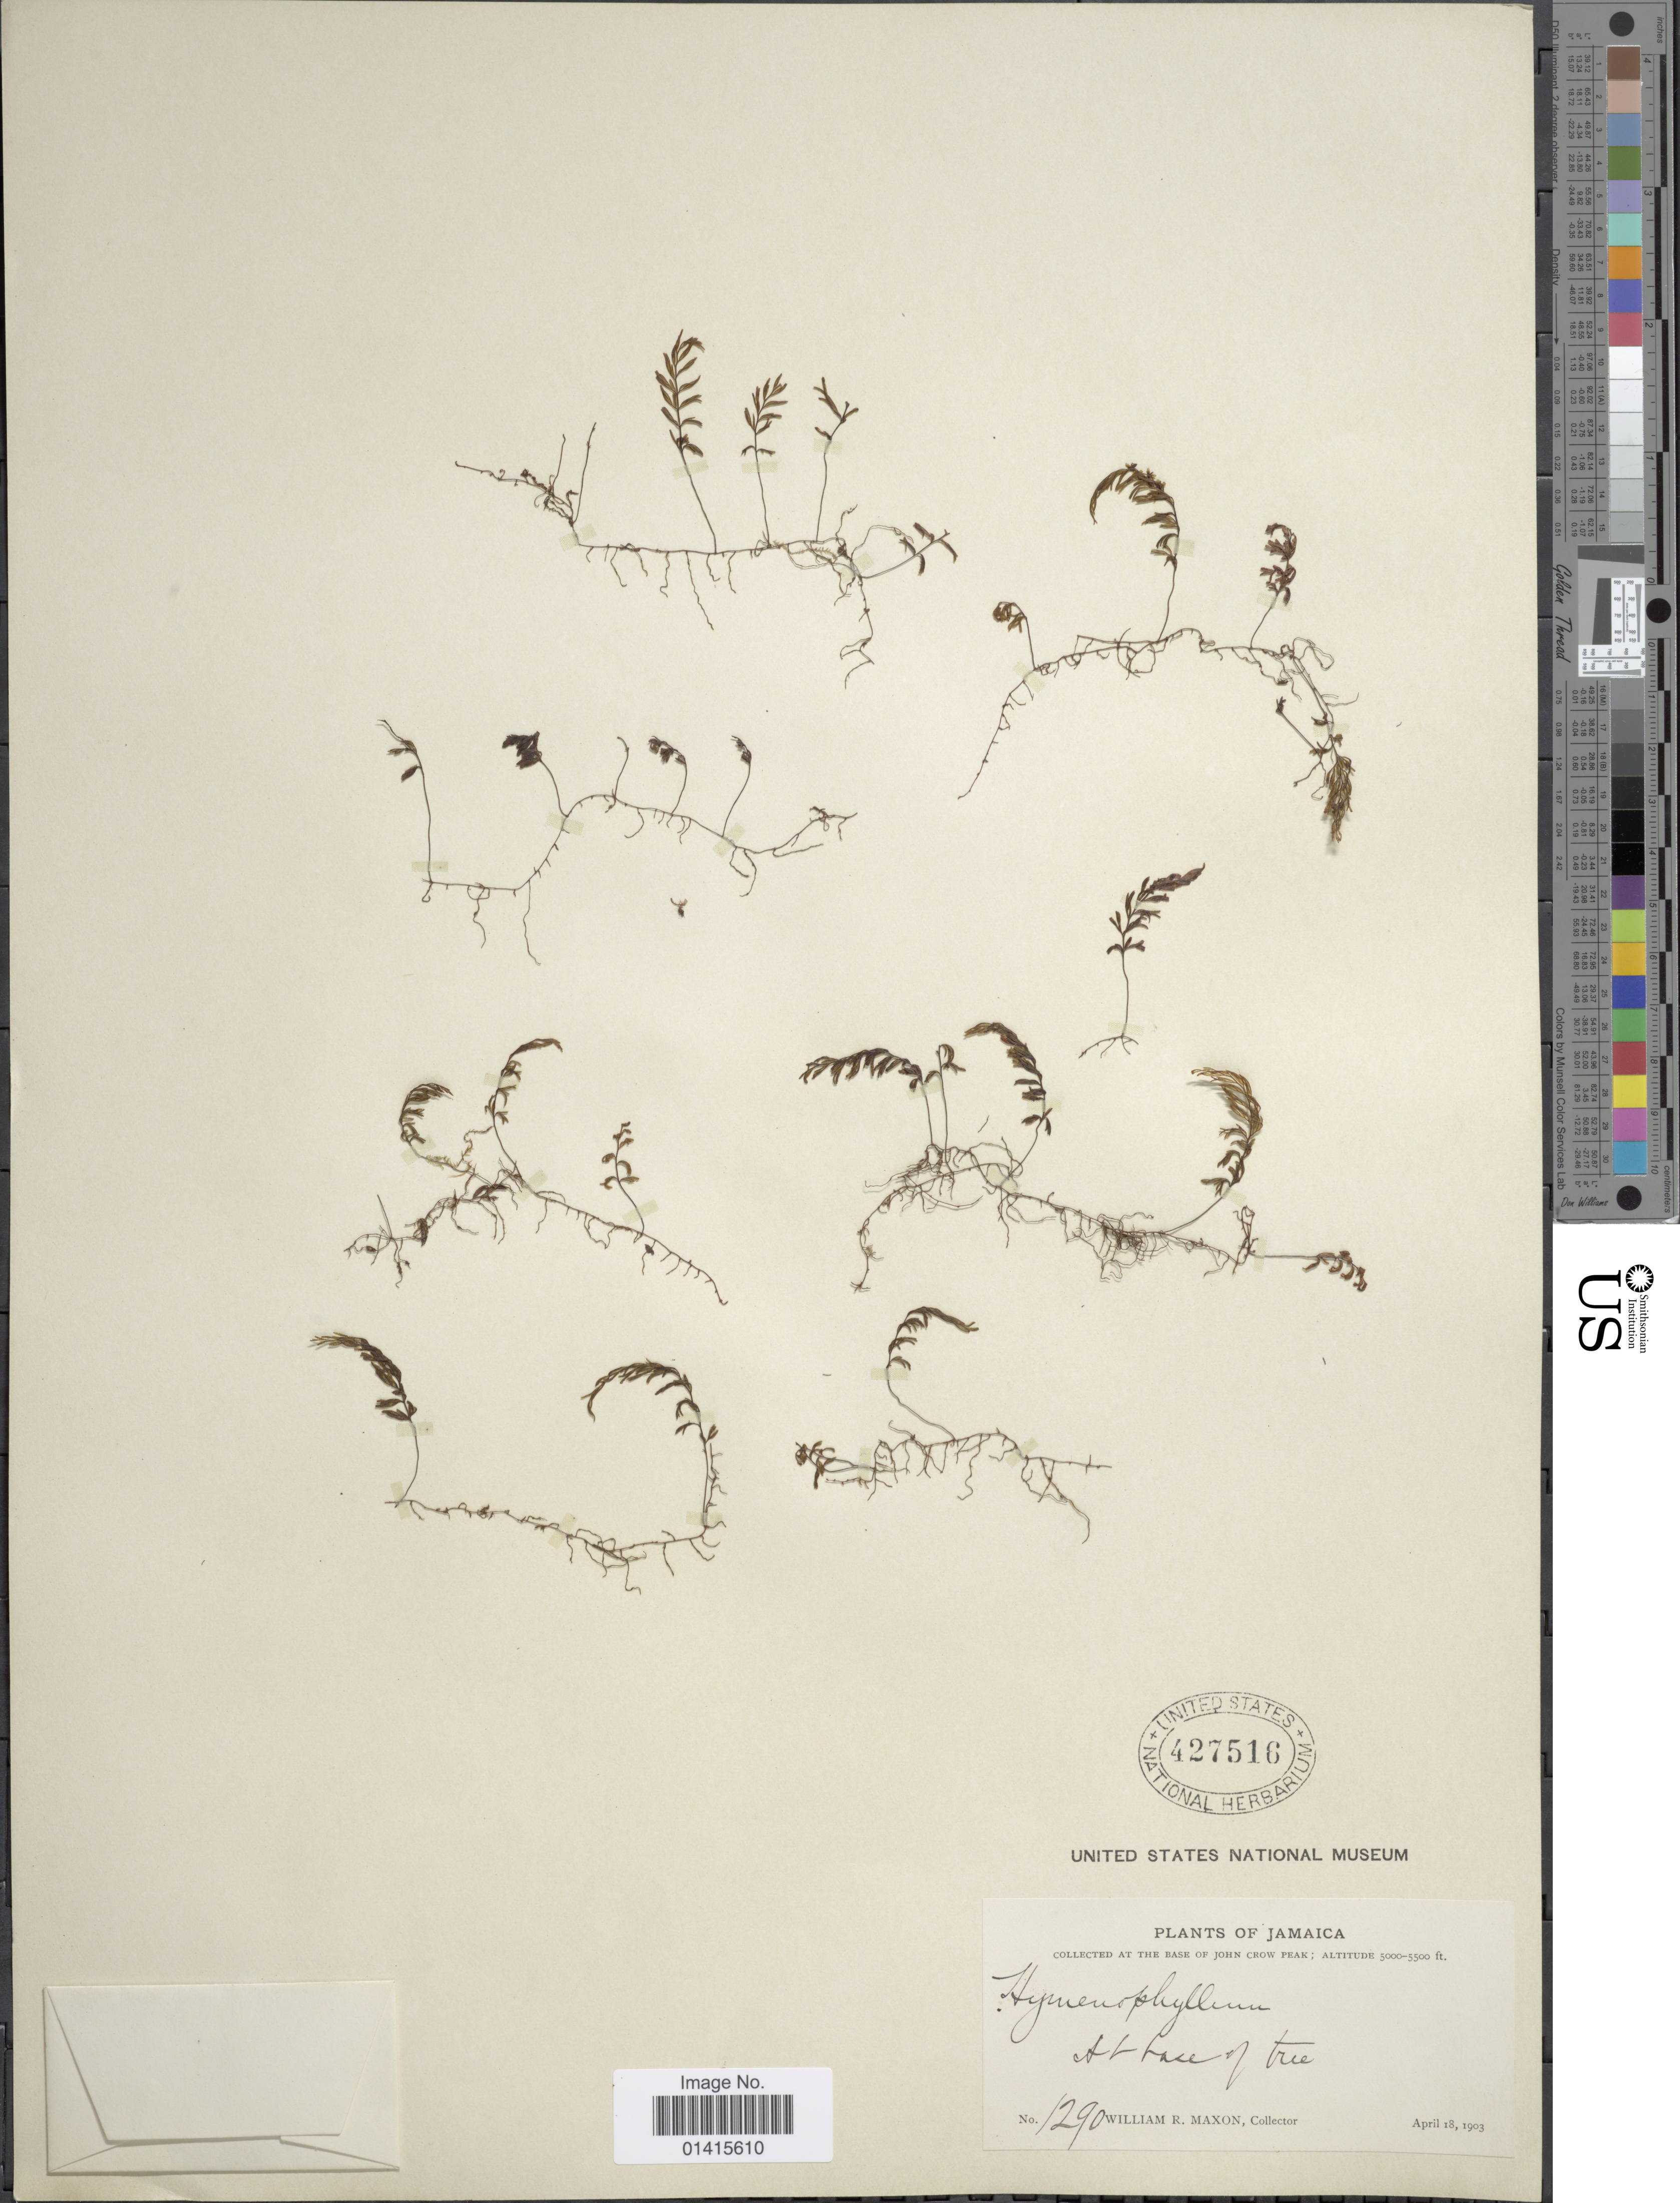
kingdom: Plantae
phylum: Tracheophyta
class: Polypodiopsida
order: Hymenophyllales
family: Hymenophyllaceae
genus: Hymenophyllum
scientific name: Hymenophyllum tunbrigense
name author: (L.) Small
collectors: W. R. Maxon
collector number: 1290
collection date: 1903-04-18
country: Jamaica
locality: At Base of John Crow Peak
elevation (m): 152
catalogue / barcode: US 427516